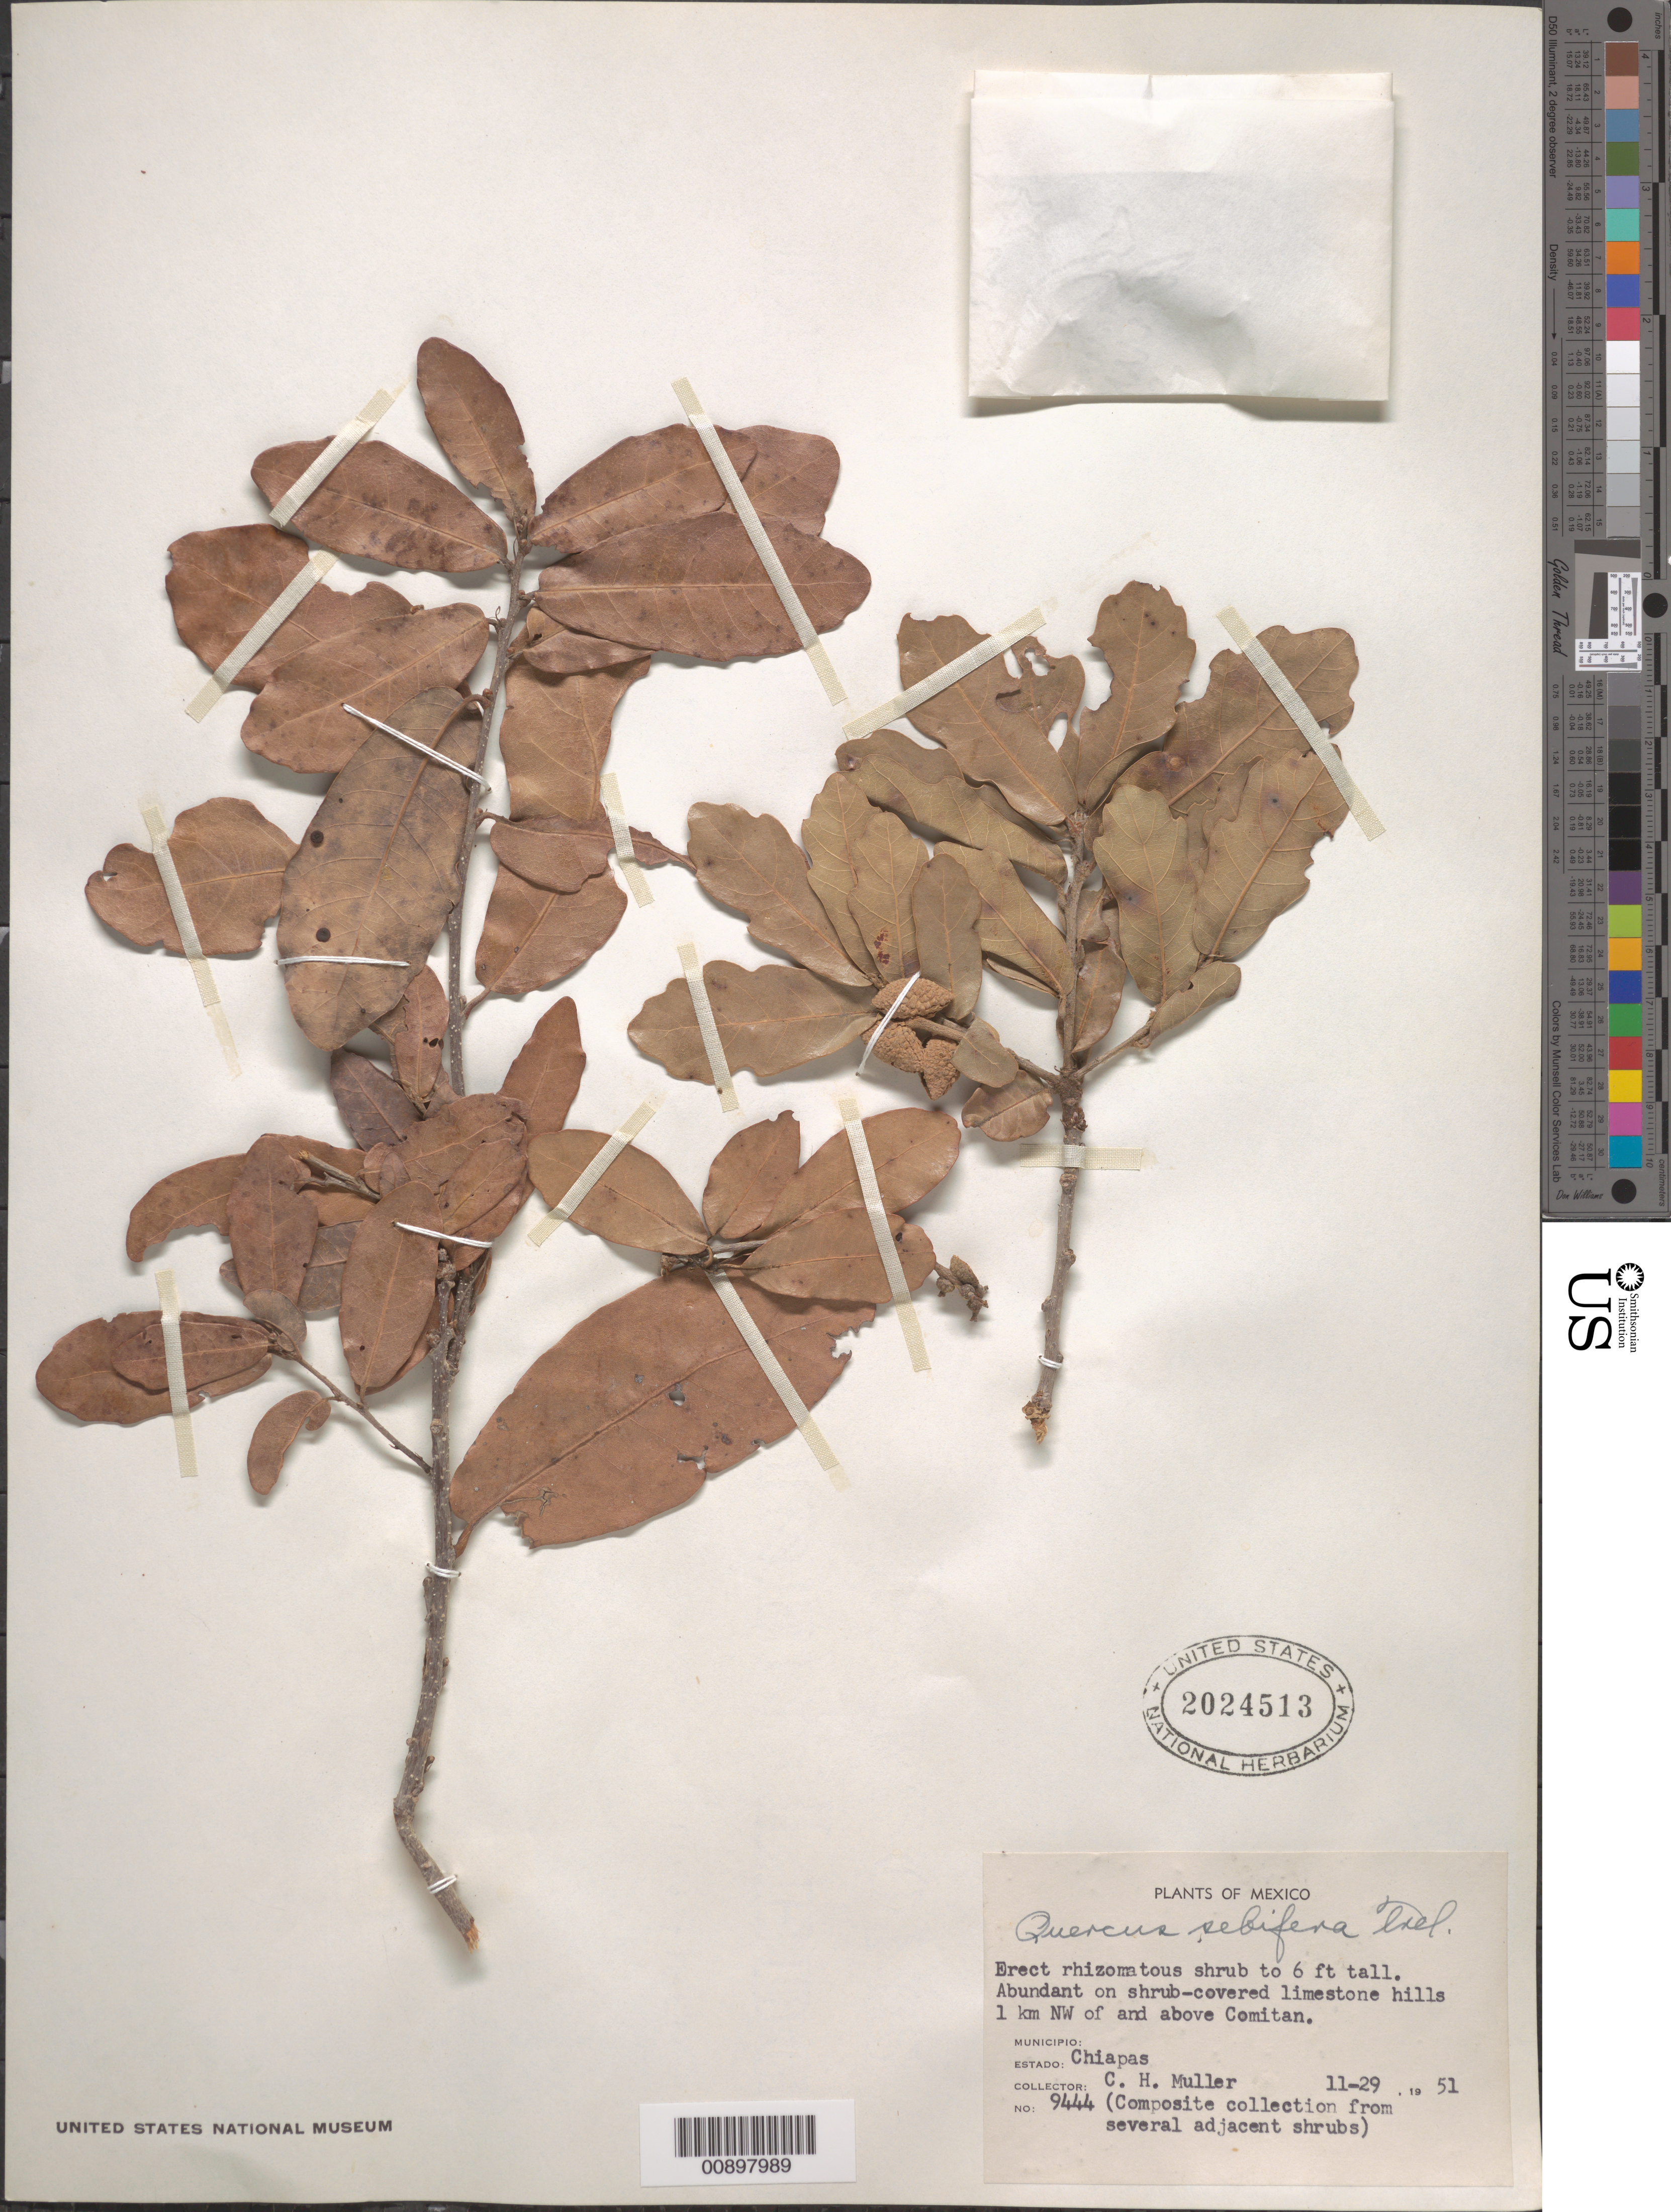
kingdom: Plantae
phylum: Tracheophyta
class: Magnoliopsida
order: Fagales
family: Fagaceae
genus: Quercus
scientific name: Quercus sebifera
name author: Trel.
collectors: C. H. Muller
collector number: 9444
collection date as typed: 29 Nov 1951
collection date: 1951-11-29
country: Mexico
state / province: Chiapas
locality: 1 km NW of and above Comitán, Chiapas.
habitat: Abundant on shrub-covered limestone hills.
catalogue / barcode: US 2024513